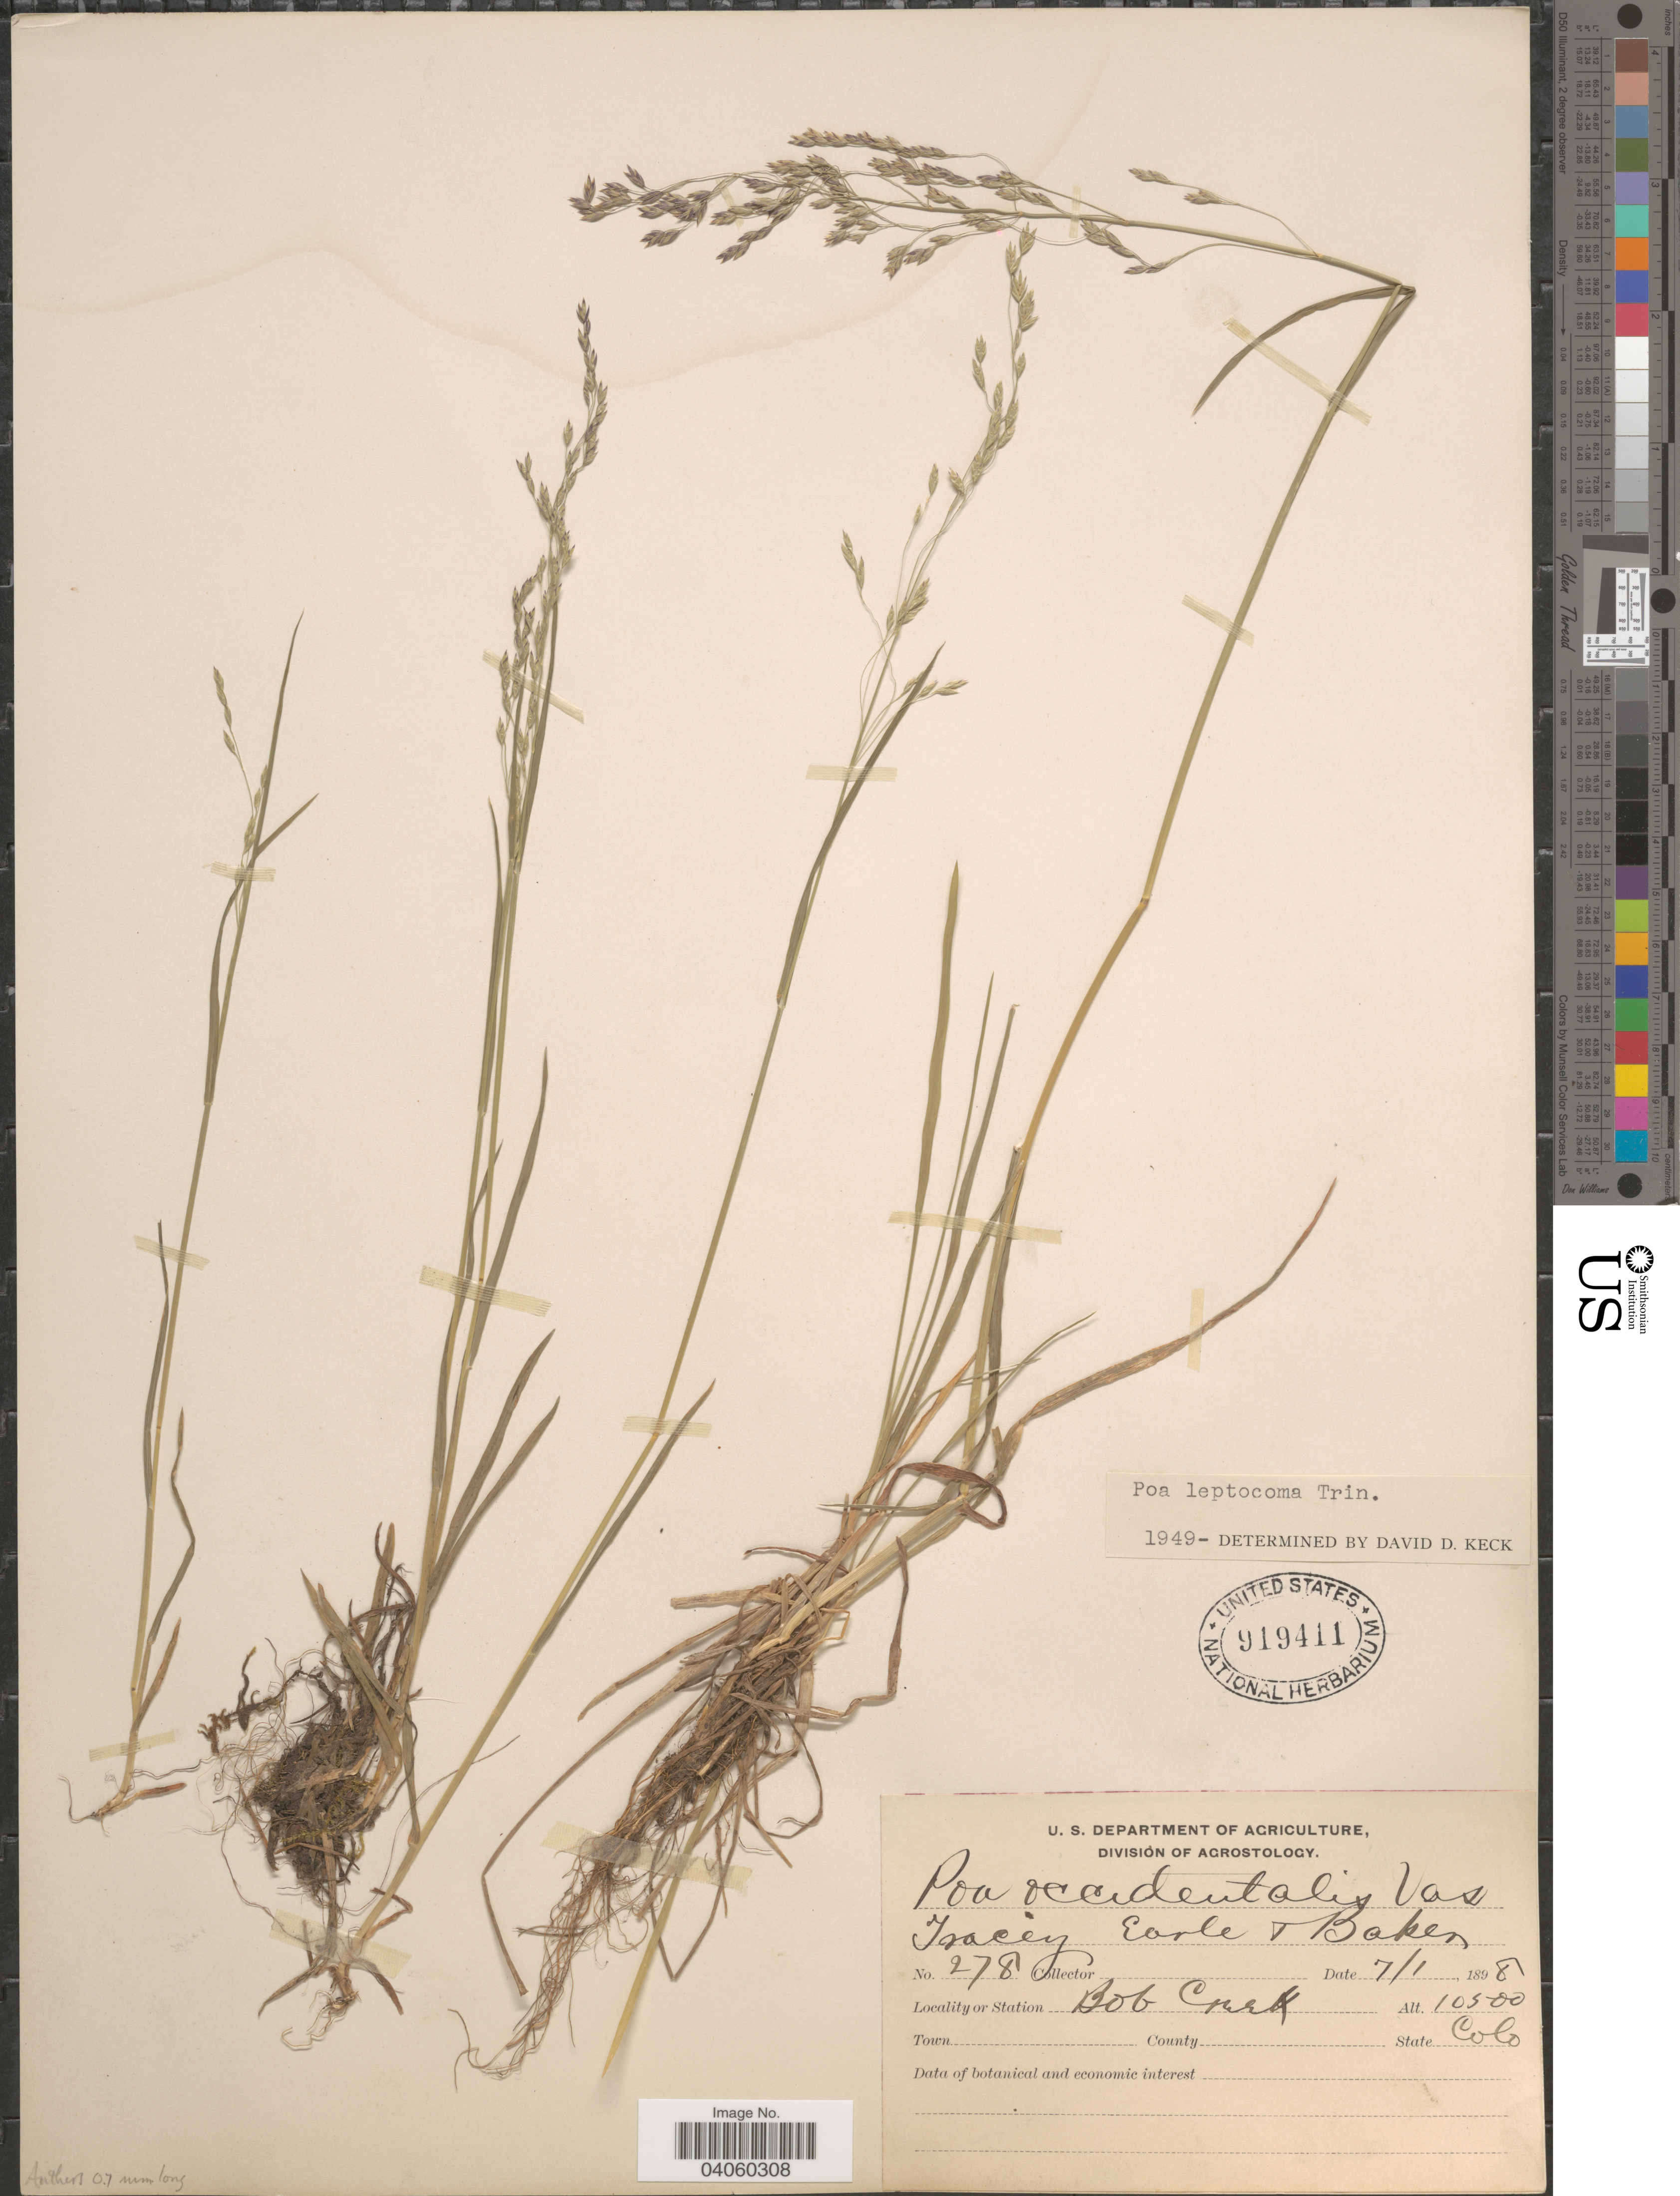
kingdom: Plantae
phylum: Tracheophyta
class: Liliopsida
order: Poales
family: Poaceae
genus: Poa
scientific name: Poa leptocoma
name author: Trin.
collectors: Tracey, -. Earle & -- Baker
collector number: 278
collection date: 1898-07-01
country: United States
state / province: Colorado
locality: Station Bob Creek.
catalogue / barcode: US 919411